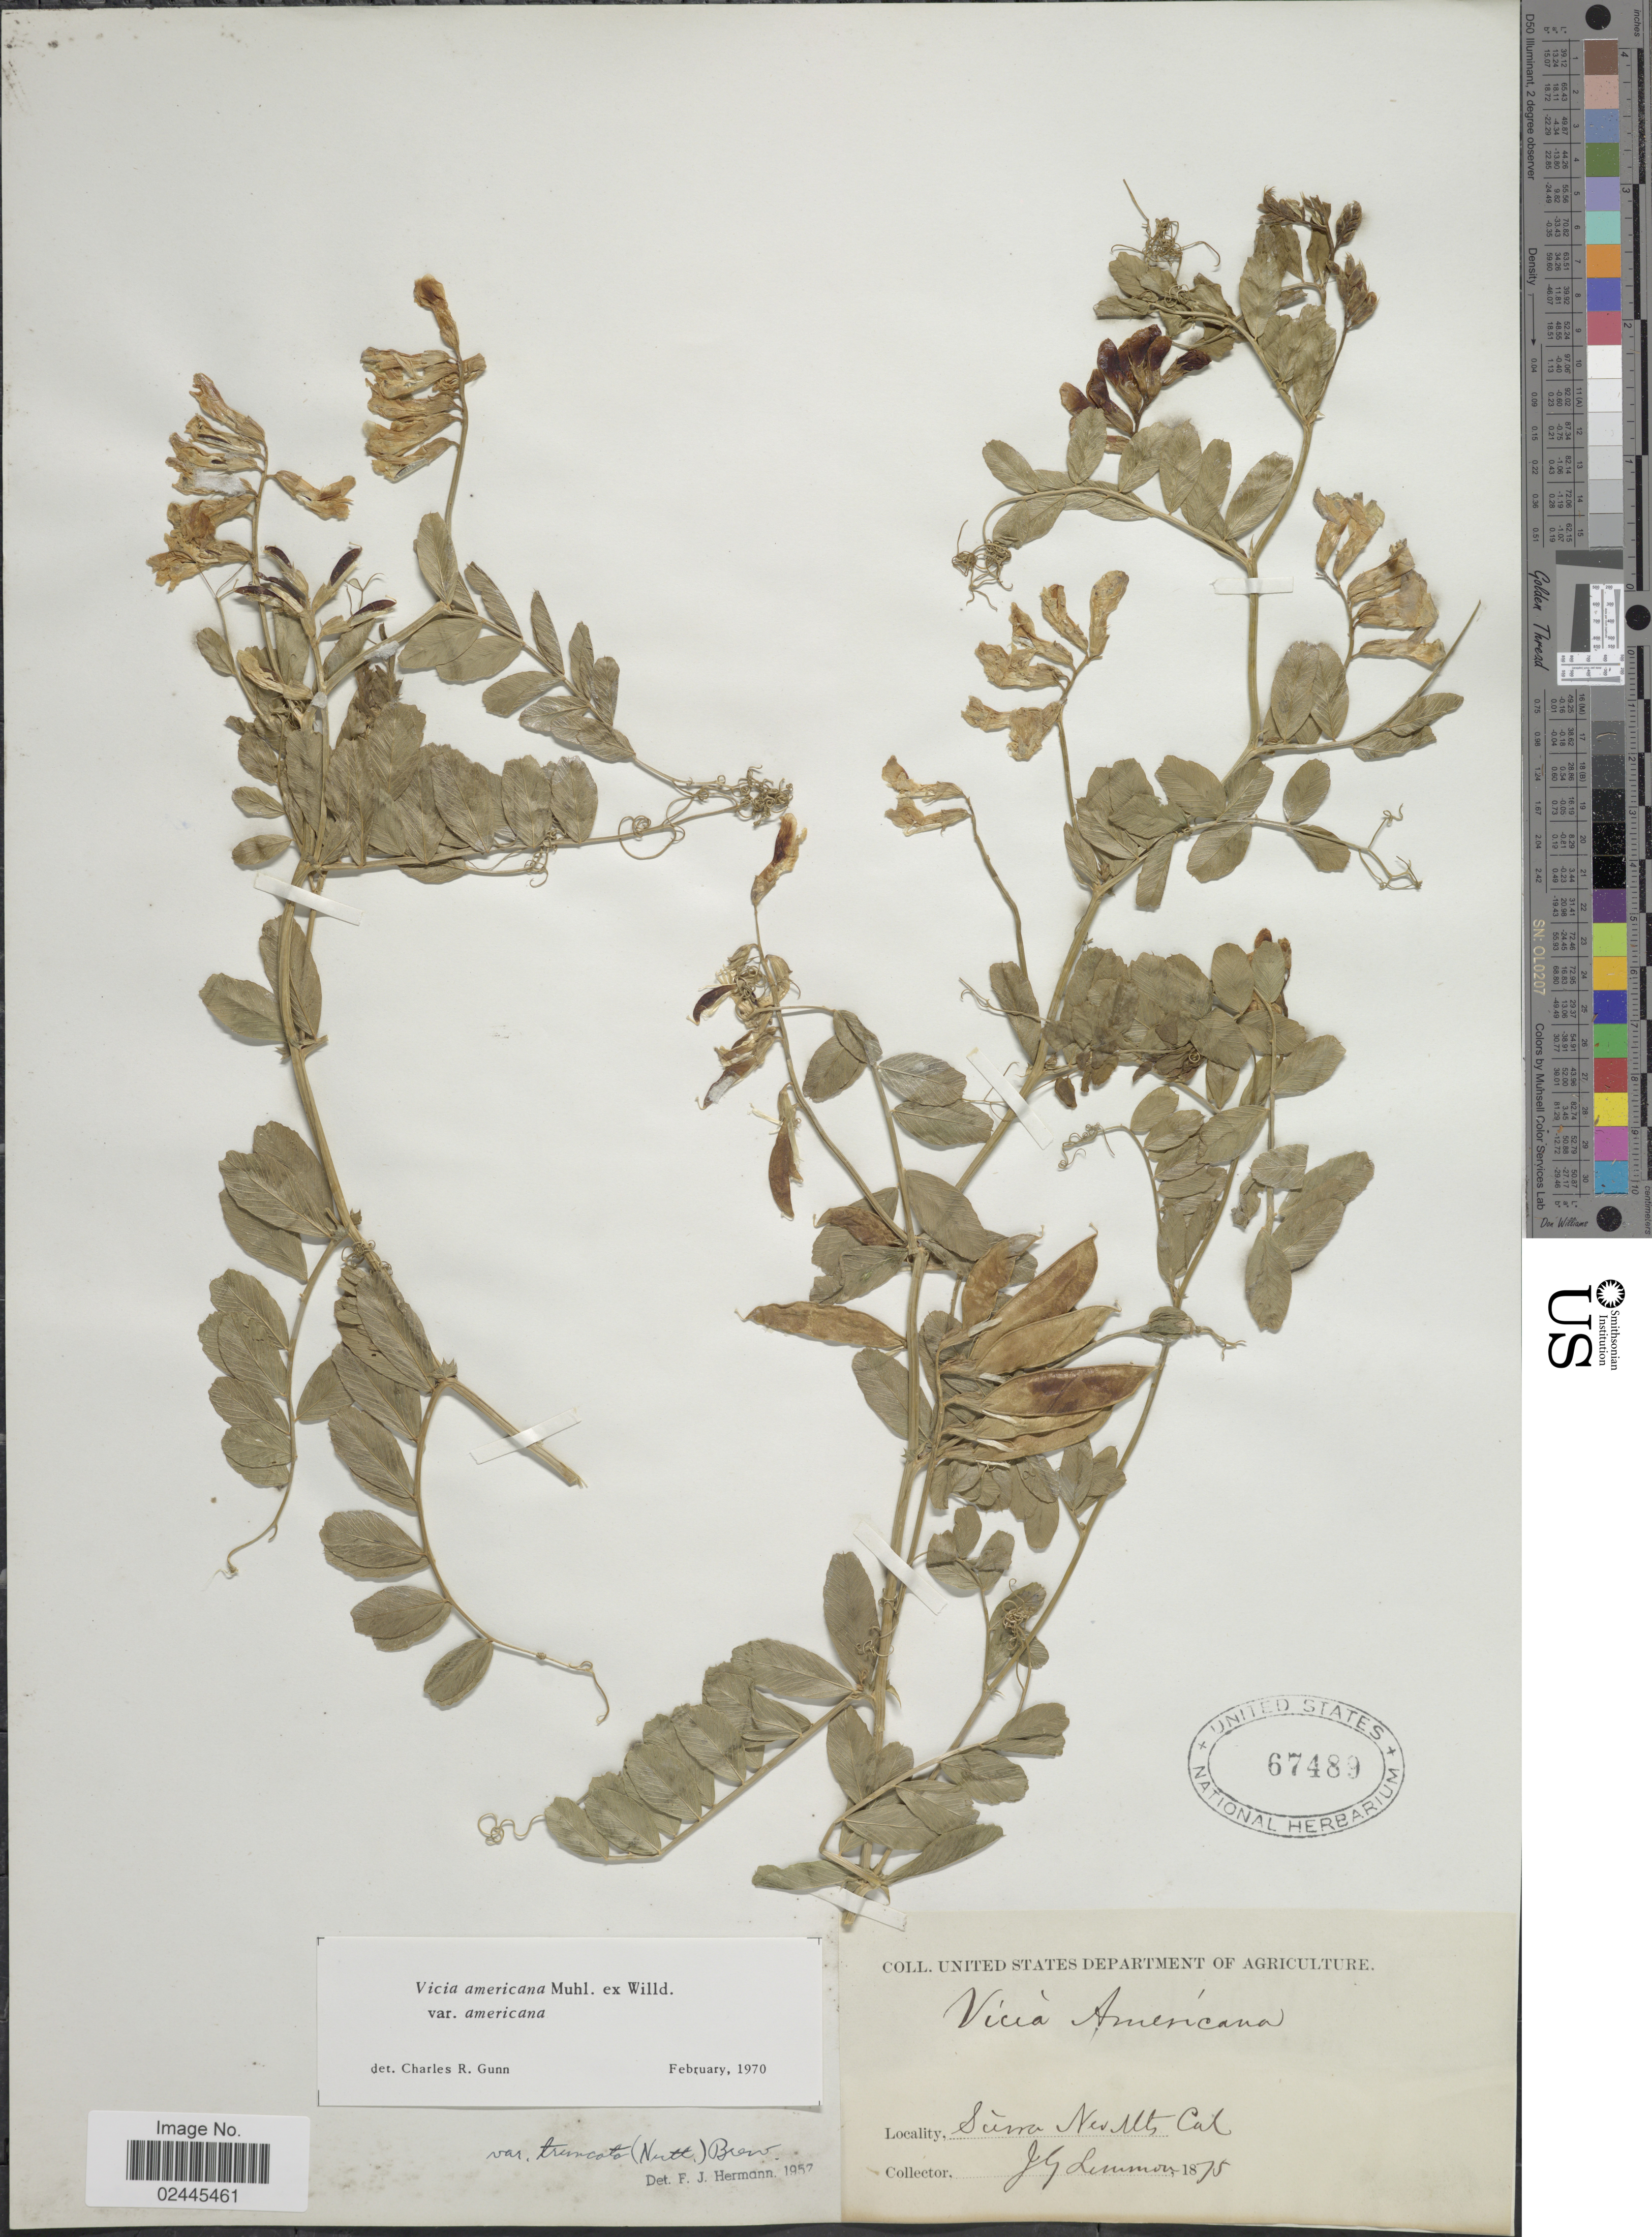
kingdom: Plantae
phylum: Tracheophyta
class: Magnoliopsida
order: Fabales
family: Fabaceae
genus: Vicia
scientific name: Vicia americana var. americana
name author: Muhl. ex Willd.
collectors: J. Lemmon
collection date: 1875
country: United States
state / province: California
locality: Sierra Nev Mts.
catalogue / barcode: US 67489